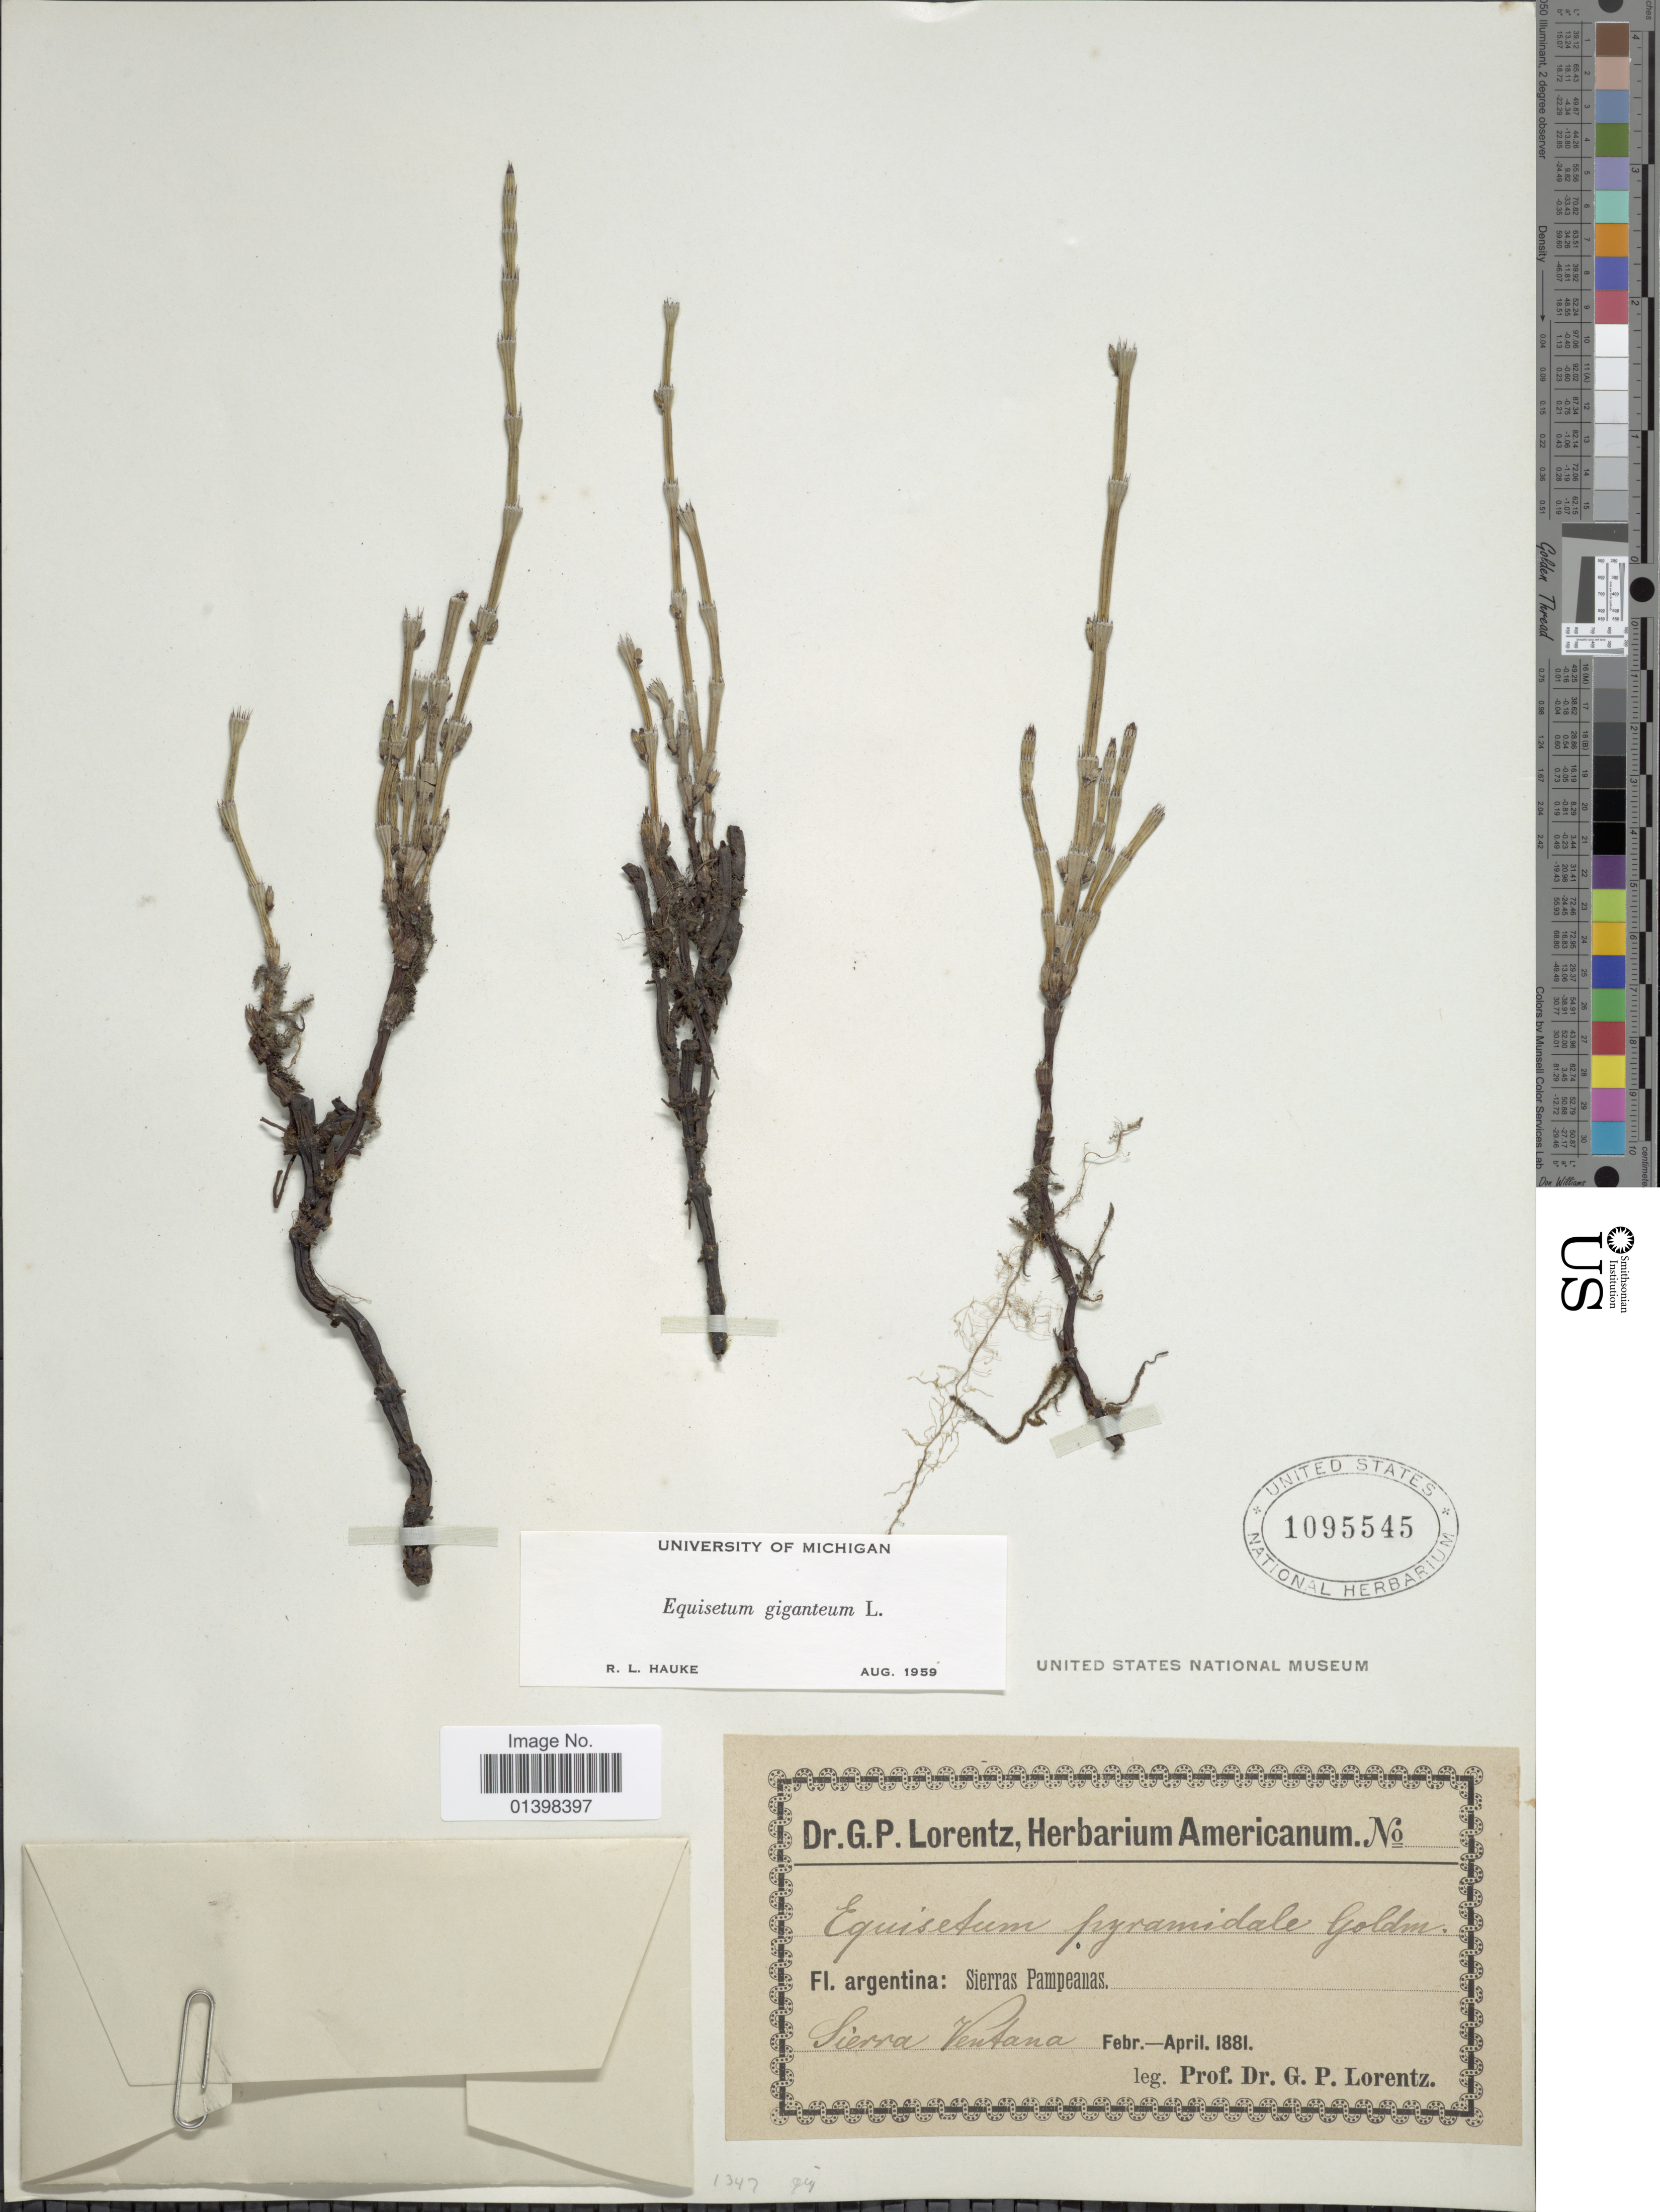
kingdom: Plantae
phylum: Tracheophyta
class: Polypodiopsida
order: Equisetales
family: Equisetaceae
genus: Equisetum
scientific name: Equisetum giganteum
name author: L.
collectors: P. G. Lorentz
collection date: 1881-02/1881-04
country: Argentina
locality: Sierras Pampeanas, Sierra Ventana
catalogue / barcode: US 1095545